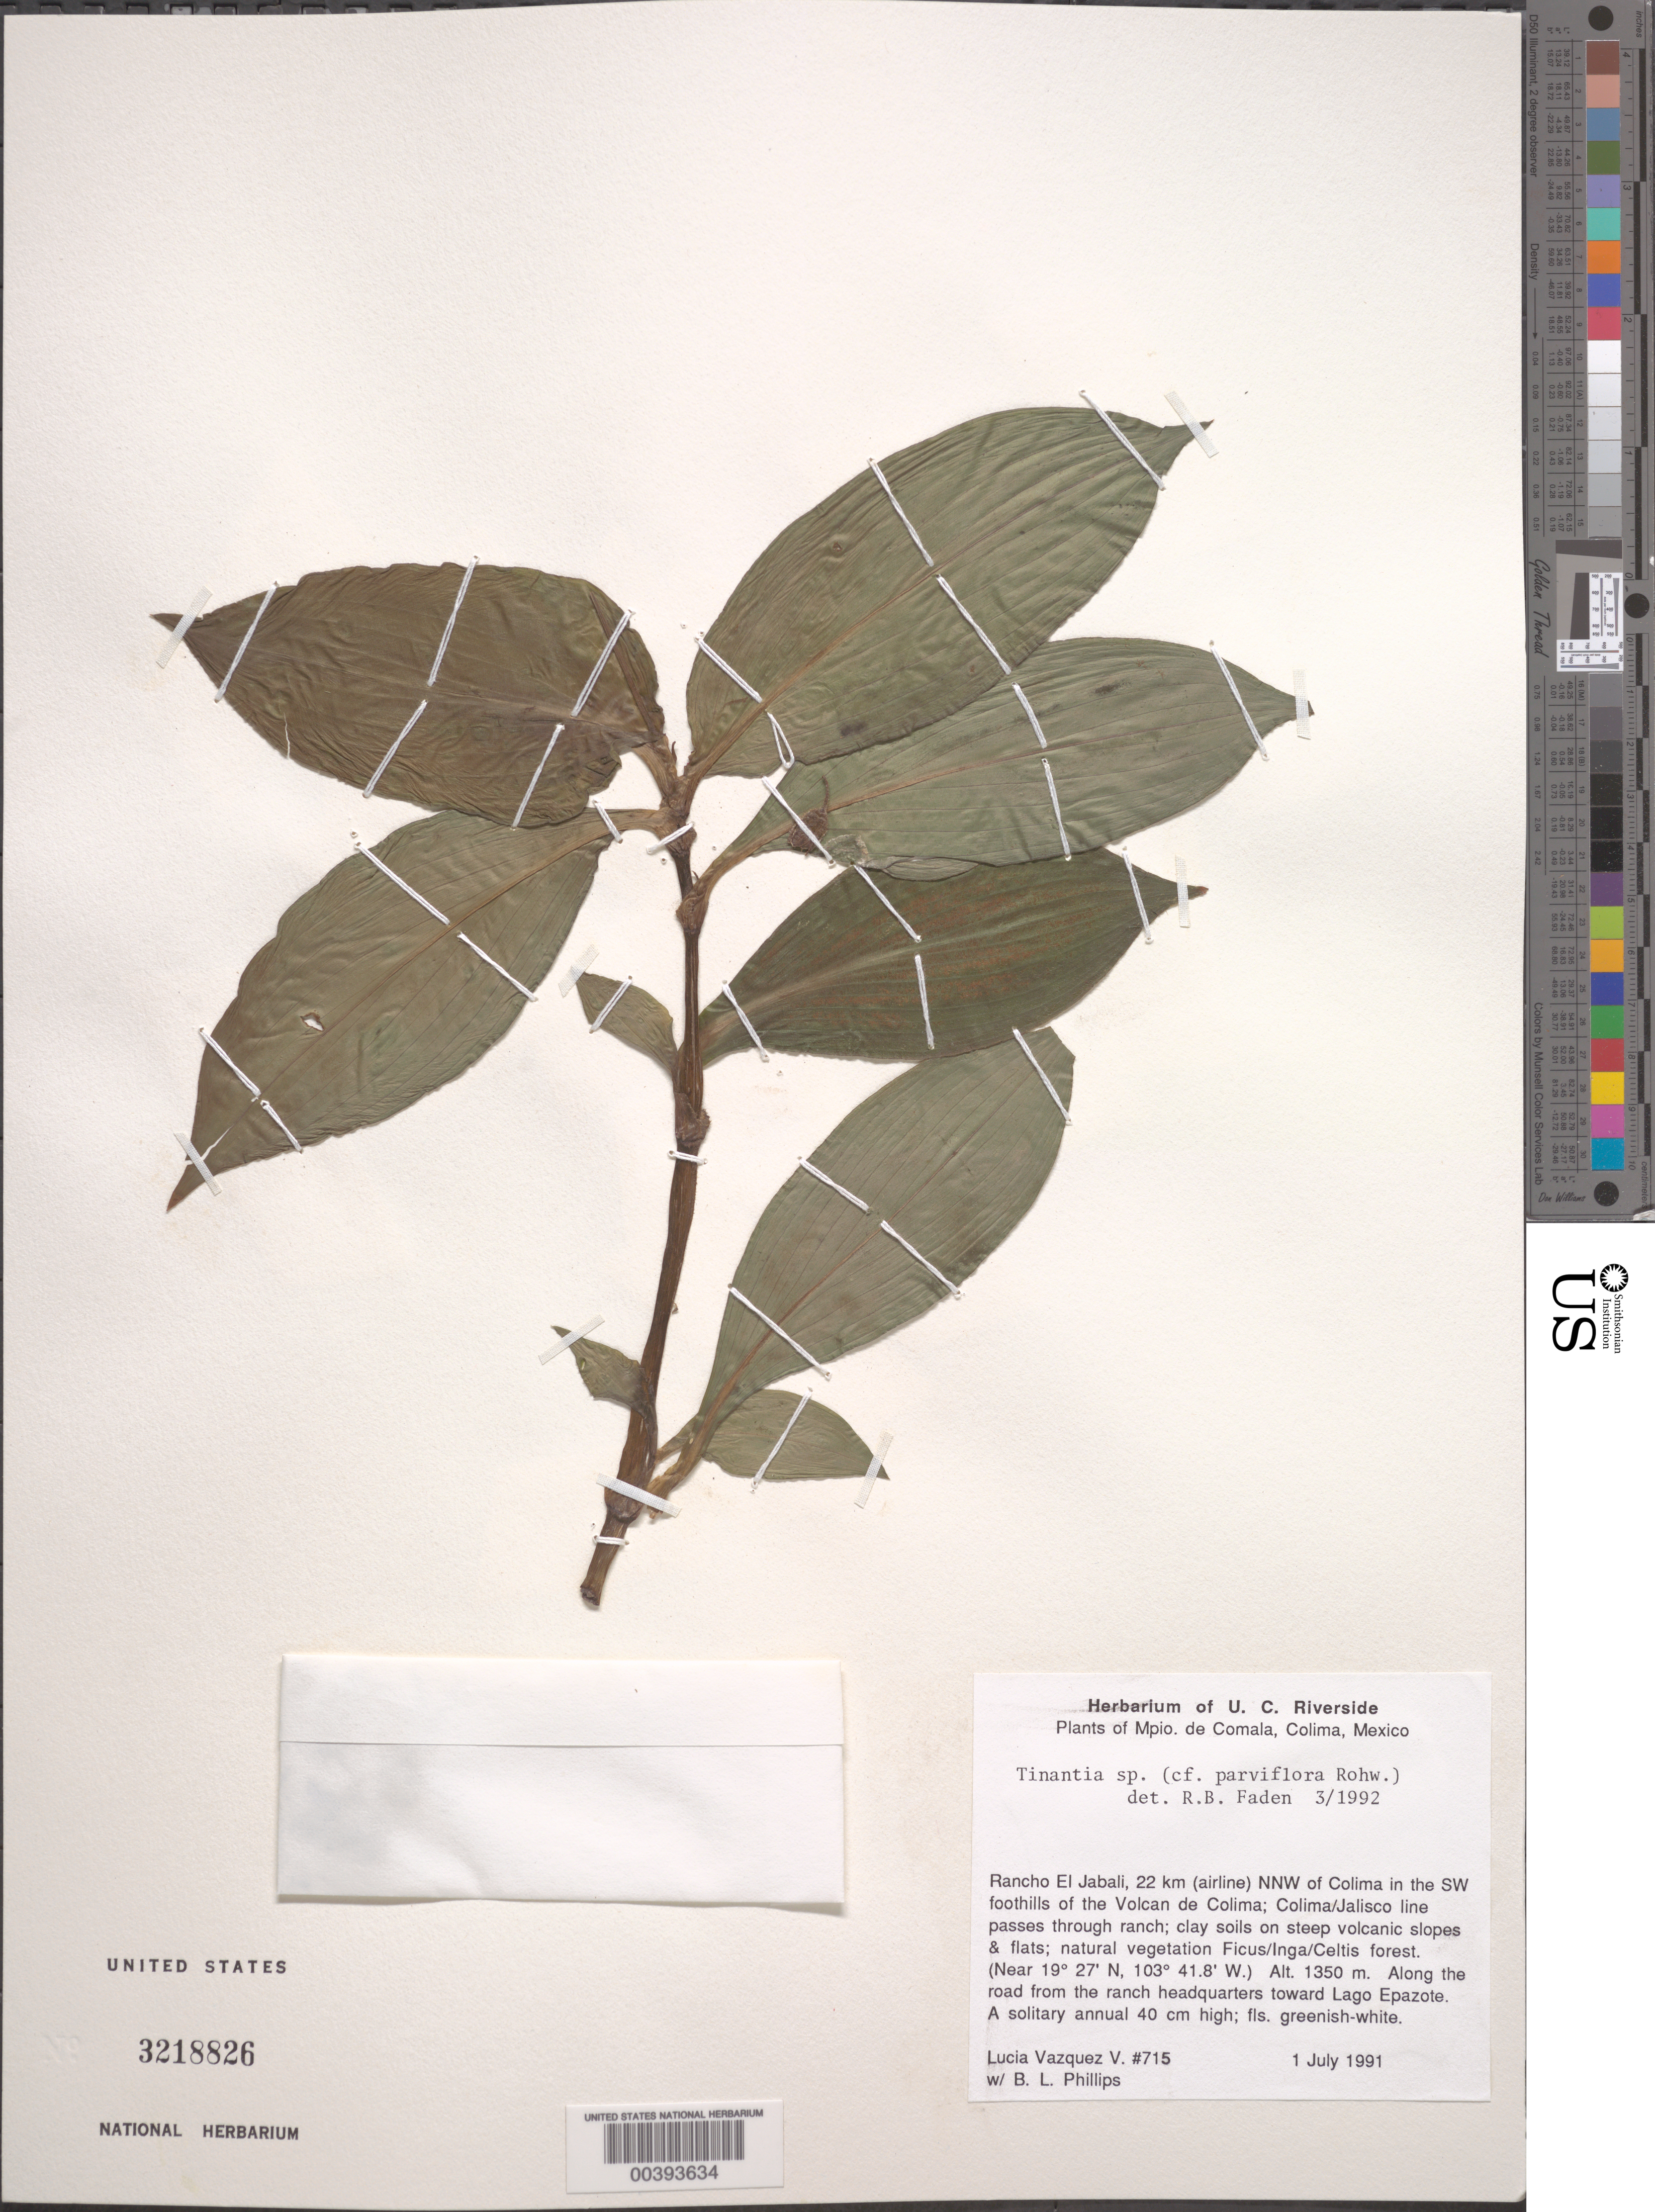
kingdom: Plantae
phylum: Tracheophyta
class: Liliopsida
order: Commelinales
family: Commelinaceae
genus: Tinantia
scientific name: Tinantia parviflora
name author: Rohweder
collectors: L. Vazquez V. & B. L. Phillips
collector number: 715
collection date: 1991-07-01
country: Mexico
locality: Mpio. de Comala. Rancho El Jabali, 22 km (airline) NNW of Colima in the SW foothills of the Volcan de Colima; Colima/Jalisco line.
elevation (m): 1350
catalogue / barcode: US 3218826